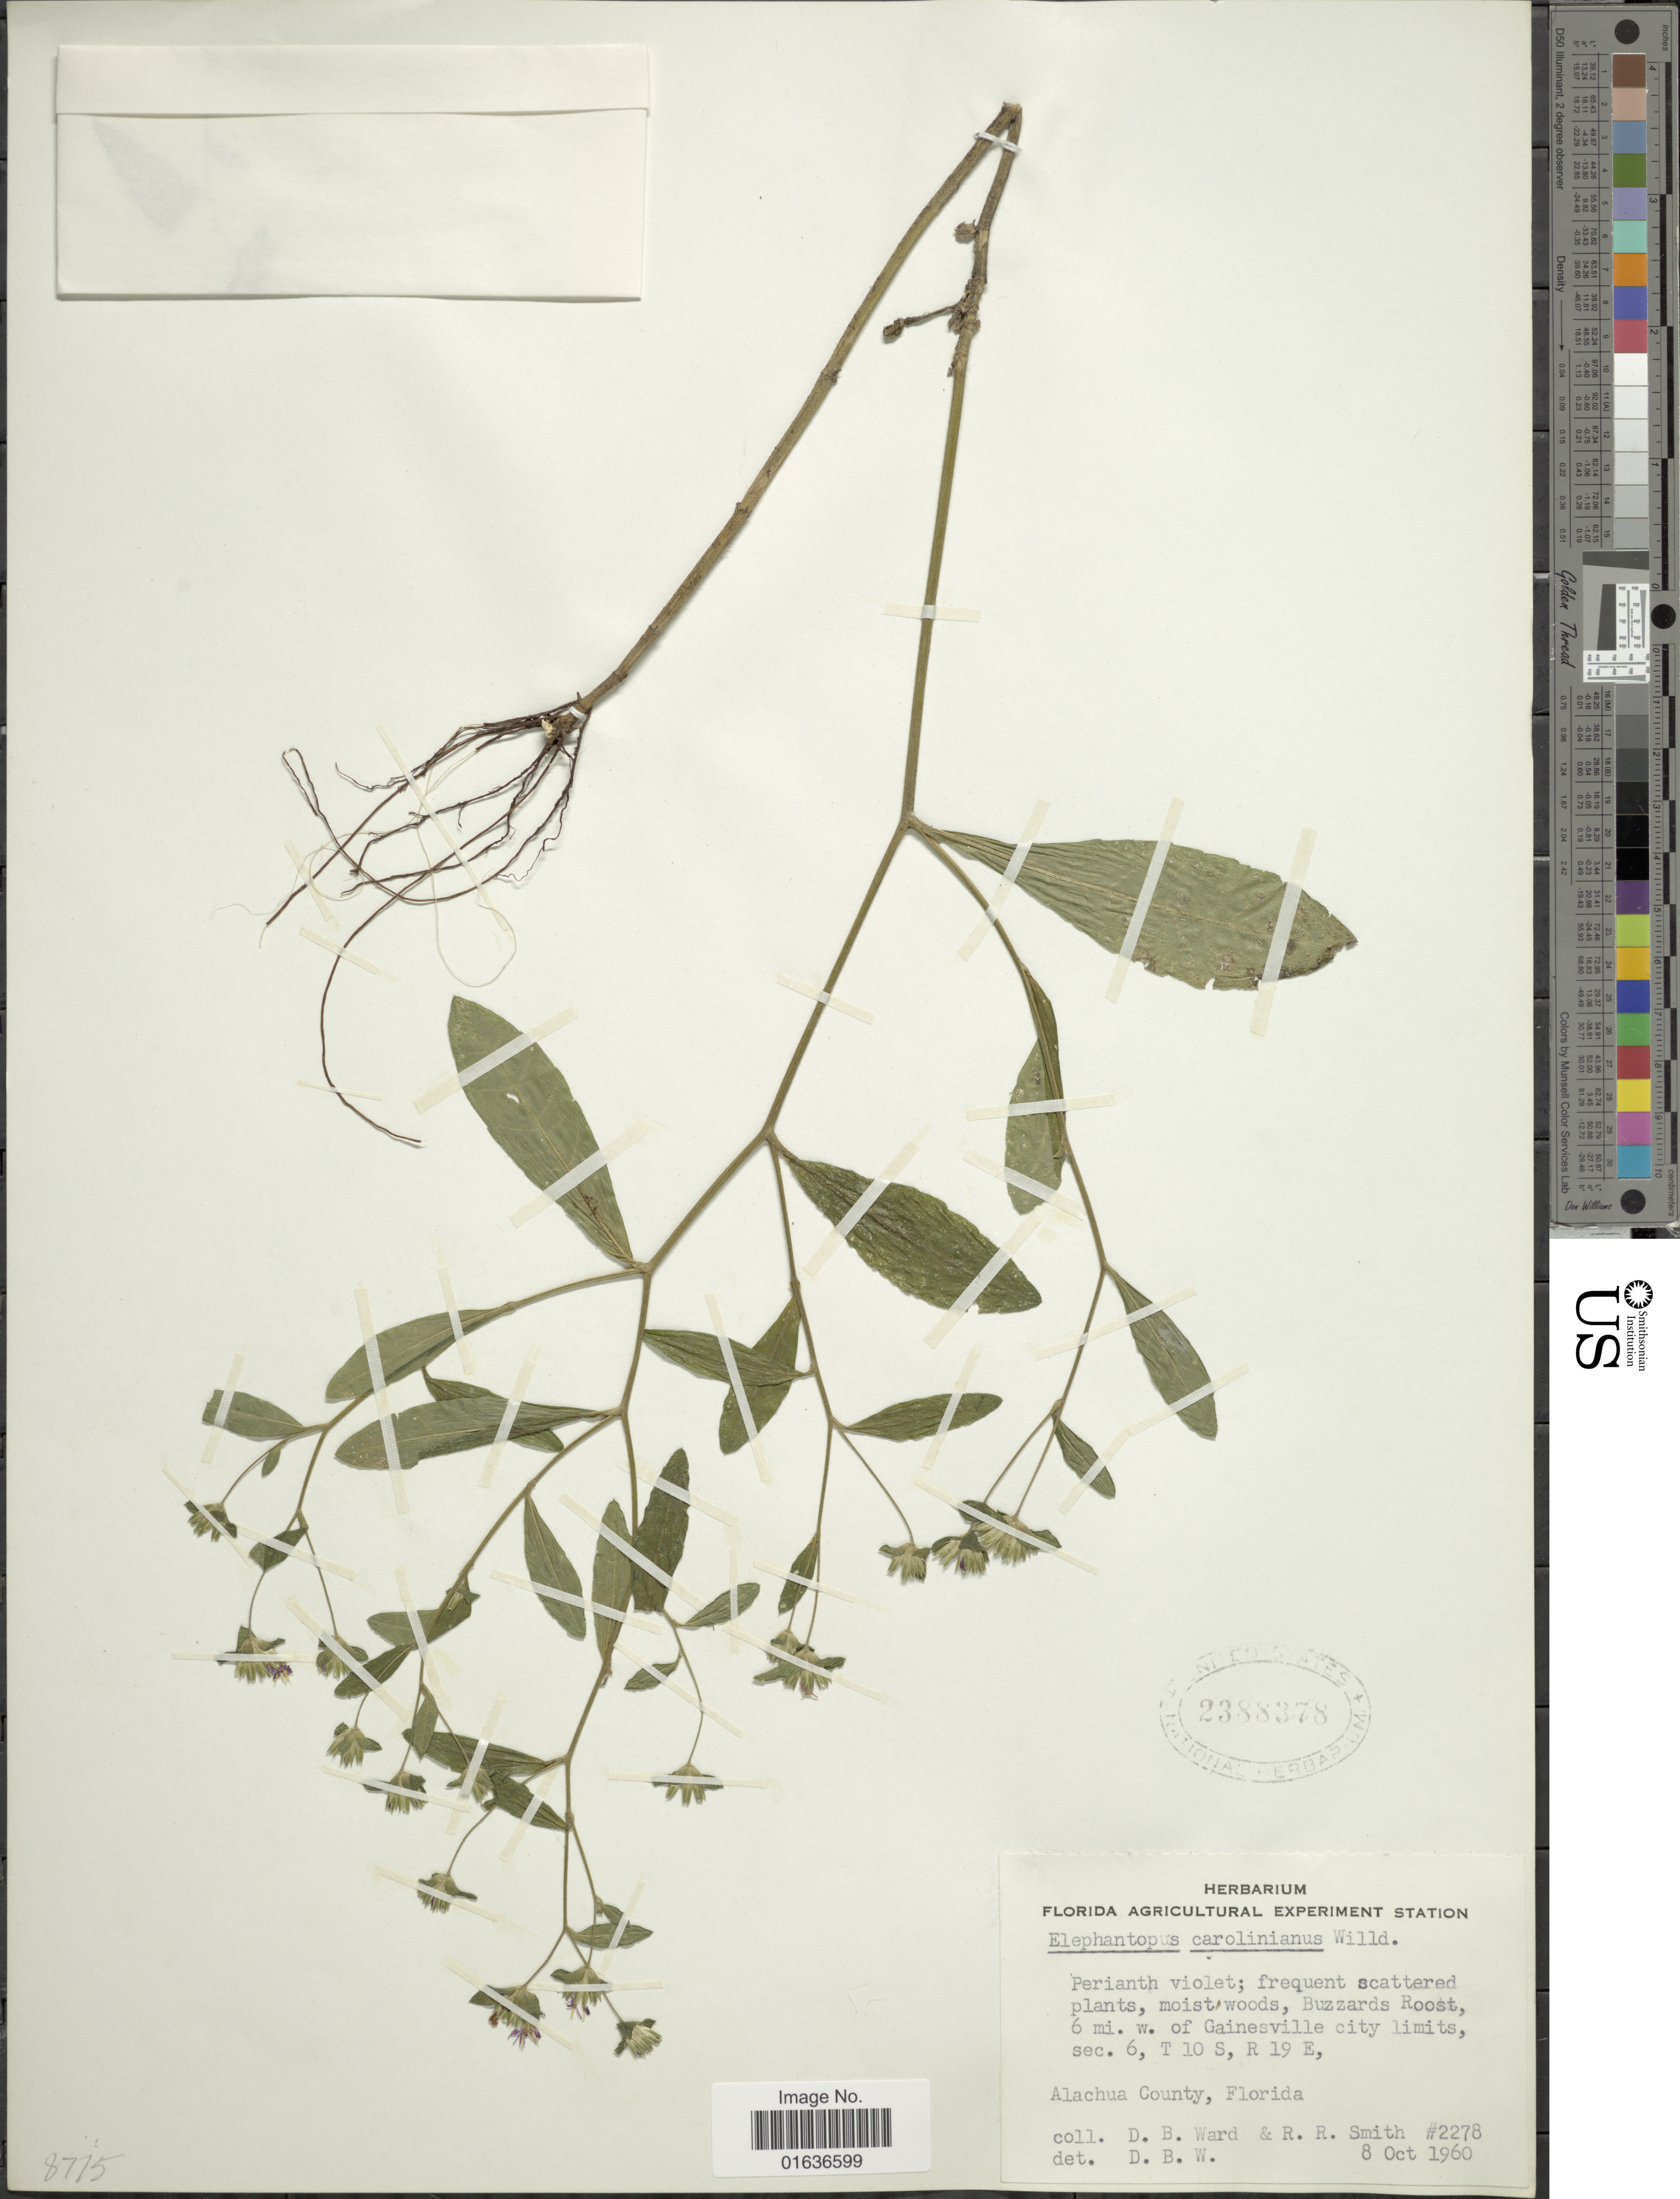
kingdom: Plantae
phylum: Tracheophyta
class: Magnoliopsida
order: Asterales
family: Asteraceae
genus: Elephantopus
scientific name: Elephantopus carolinianus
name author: Raeusch.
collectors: D. B. Ward & R. Smith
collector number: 2278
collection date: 1960-10-08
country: United States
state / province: Florida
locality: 6 mi. w. of Gainesville city limits, sec. 6, T 10S, R 19 E, Alachua County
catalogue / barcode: US 2388378